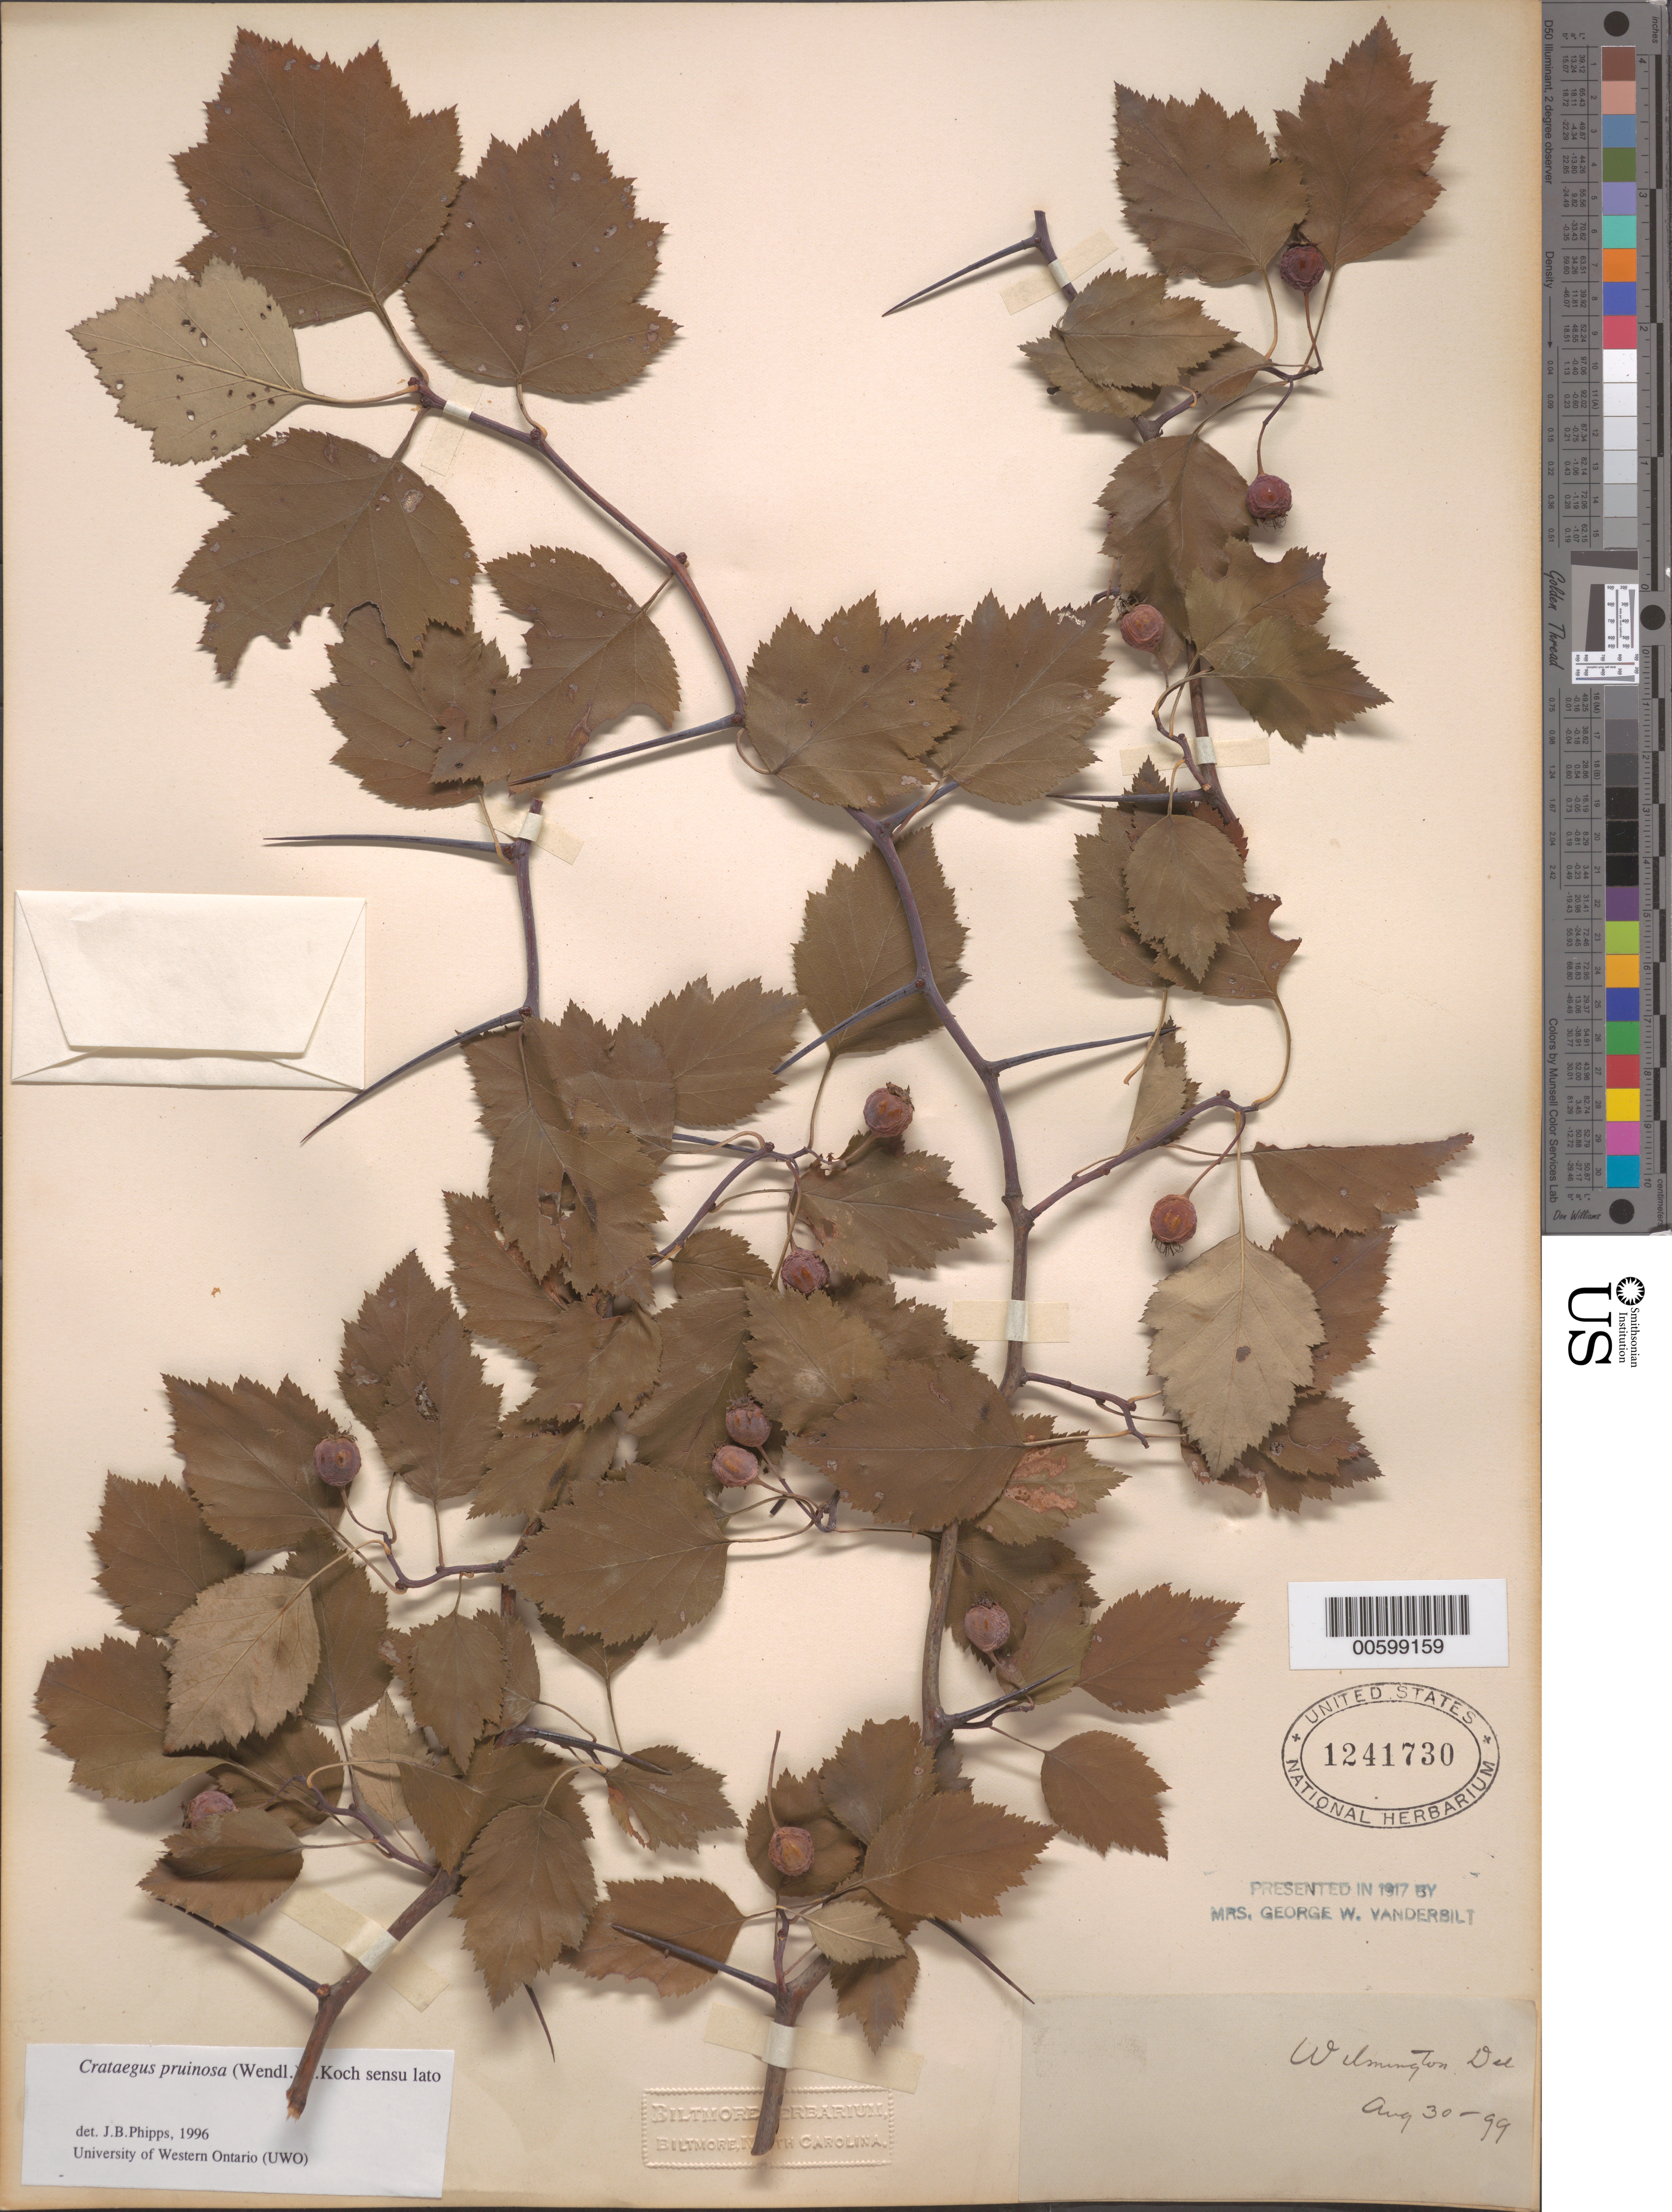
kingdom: Plantae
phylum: Tracheophyta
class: Magnoliopsida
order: Rosales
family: Rosaceae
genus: Crataegus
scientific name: Crataegus pruinosa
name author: (H.L. Wendl.) K. Koch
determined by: Phipps, James B., (UWO), University of Western Ontario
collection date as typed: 30 Aug 1899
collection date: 1899-08-30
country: United States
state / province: Delaware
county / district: New Castle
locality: Wilmington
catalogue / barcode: US 1241730